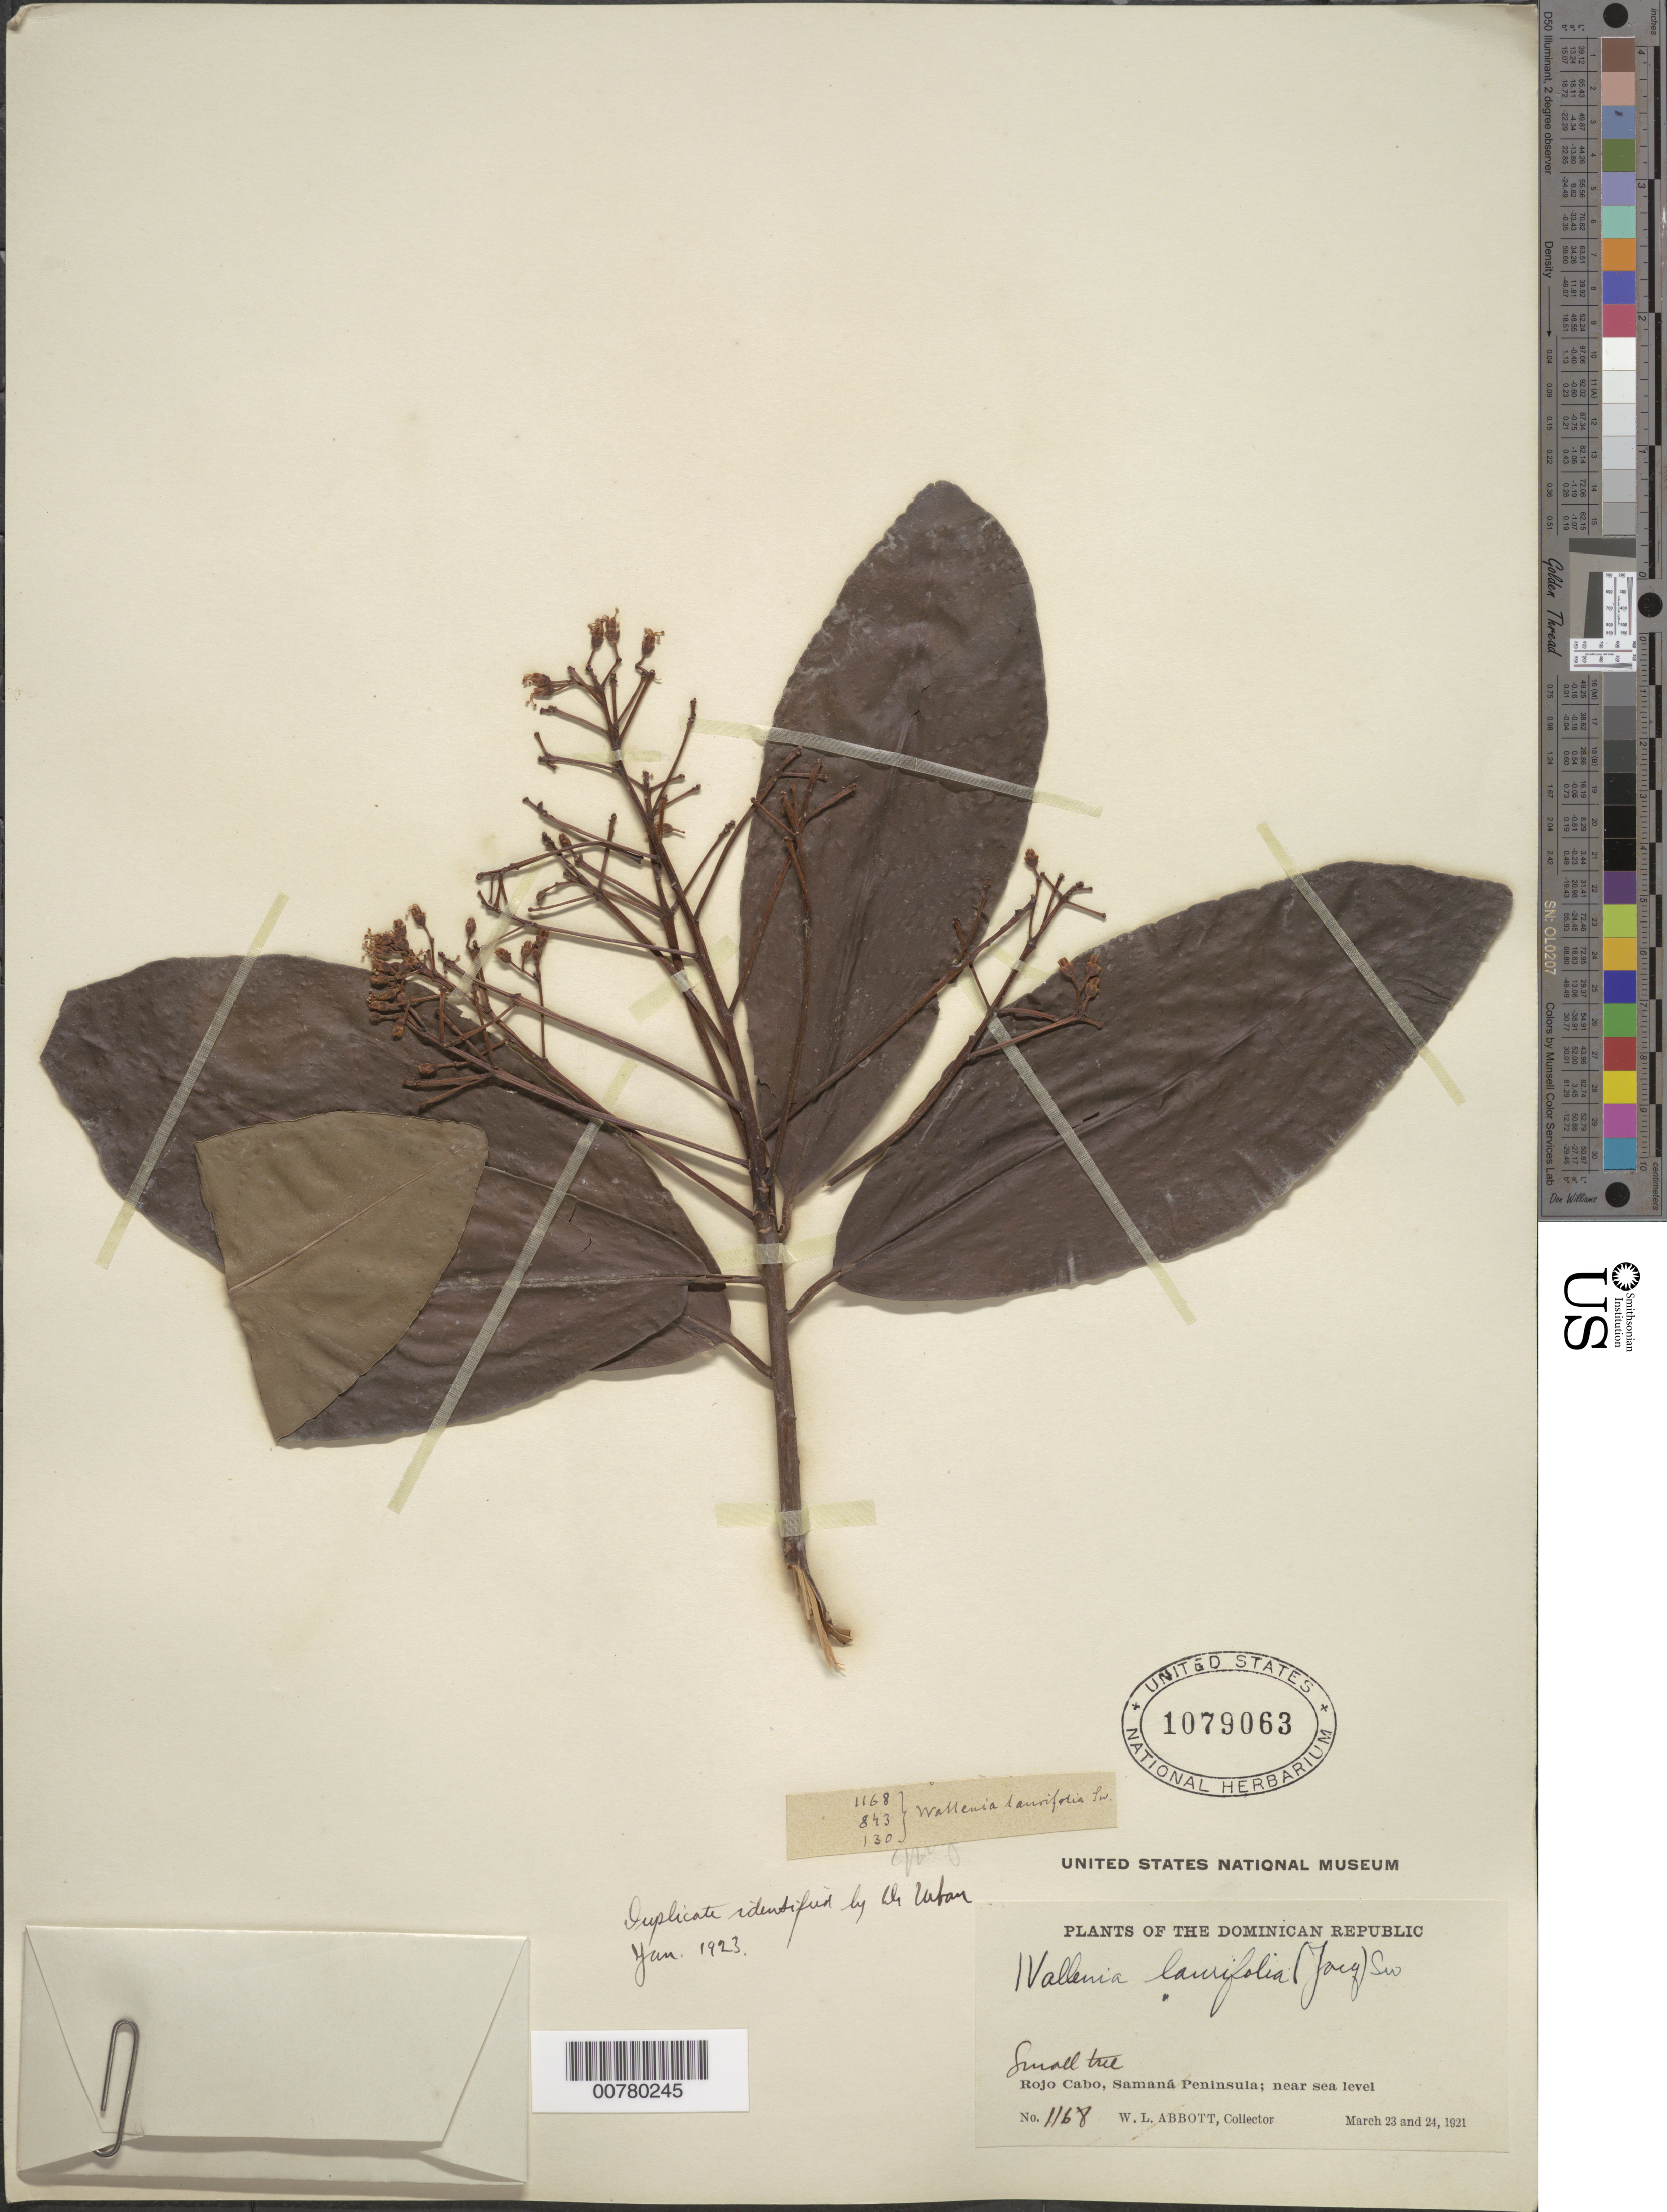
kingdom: Plantae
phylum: Tracheophyta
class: Magnoliopsida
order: Ericales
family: Primulaceae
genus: Wallenia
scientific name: Wallenia laurifolia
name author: Sw.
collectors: W. L. Abbott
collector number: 1168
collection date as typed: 23 Mar 1910 to 24 Mar 1921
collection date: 1910-03-23/1921-03-24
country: Dominican Republic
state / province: Samana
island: Hispaniola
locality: Samaná Peninsula, Rojo Cabo.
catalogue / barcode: US 1079063